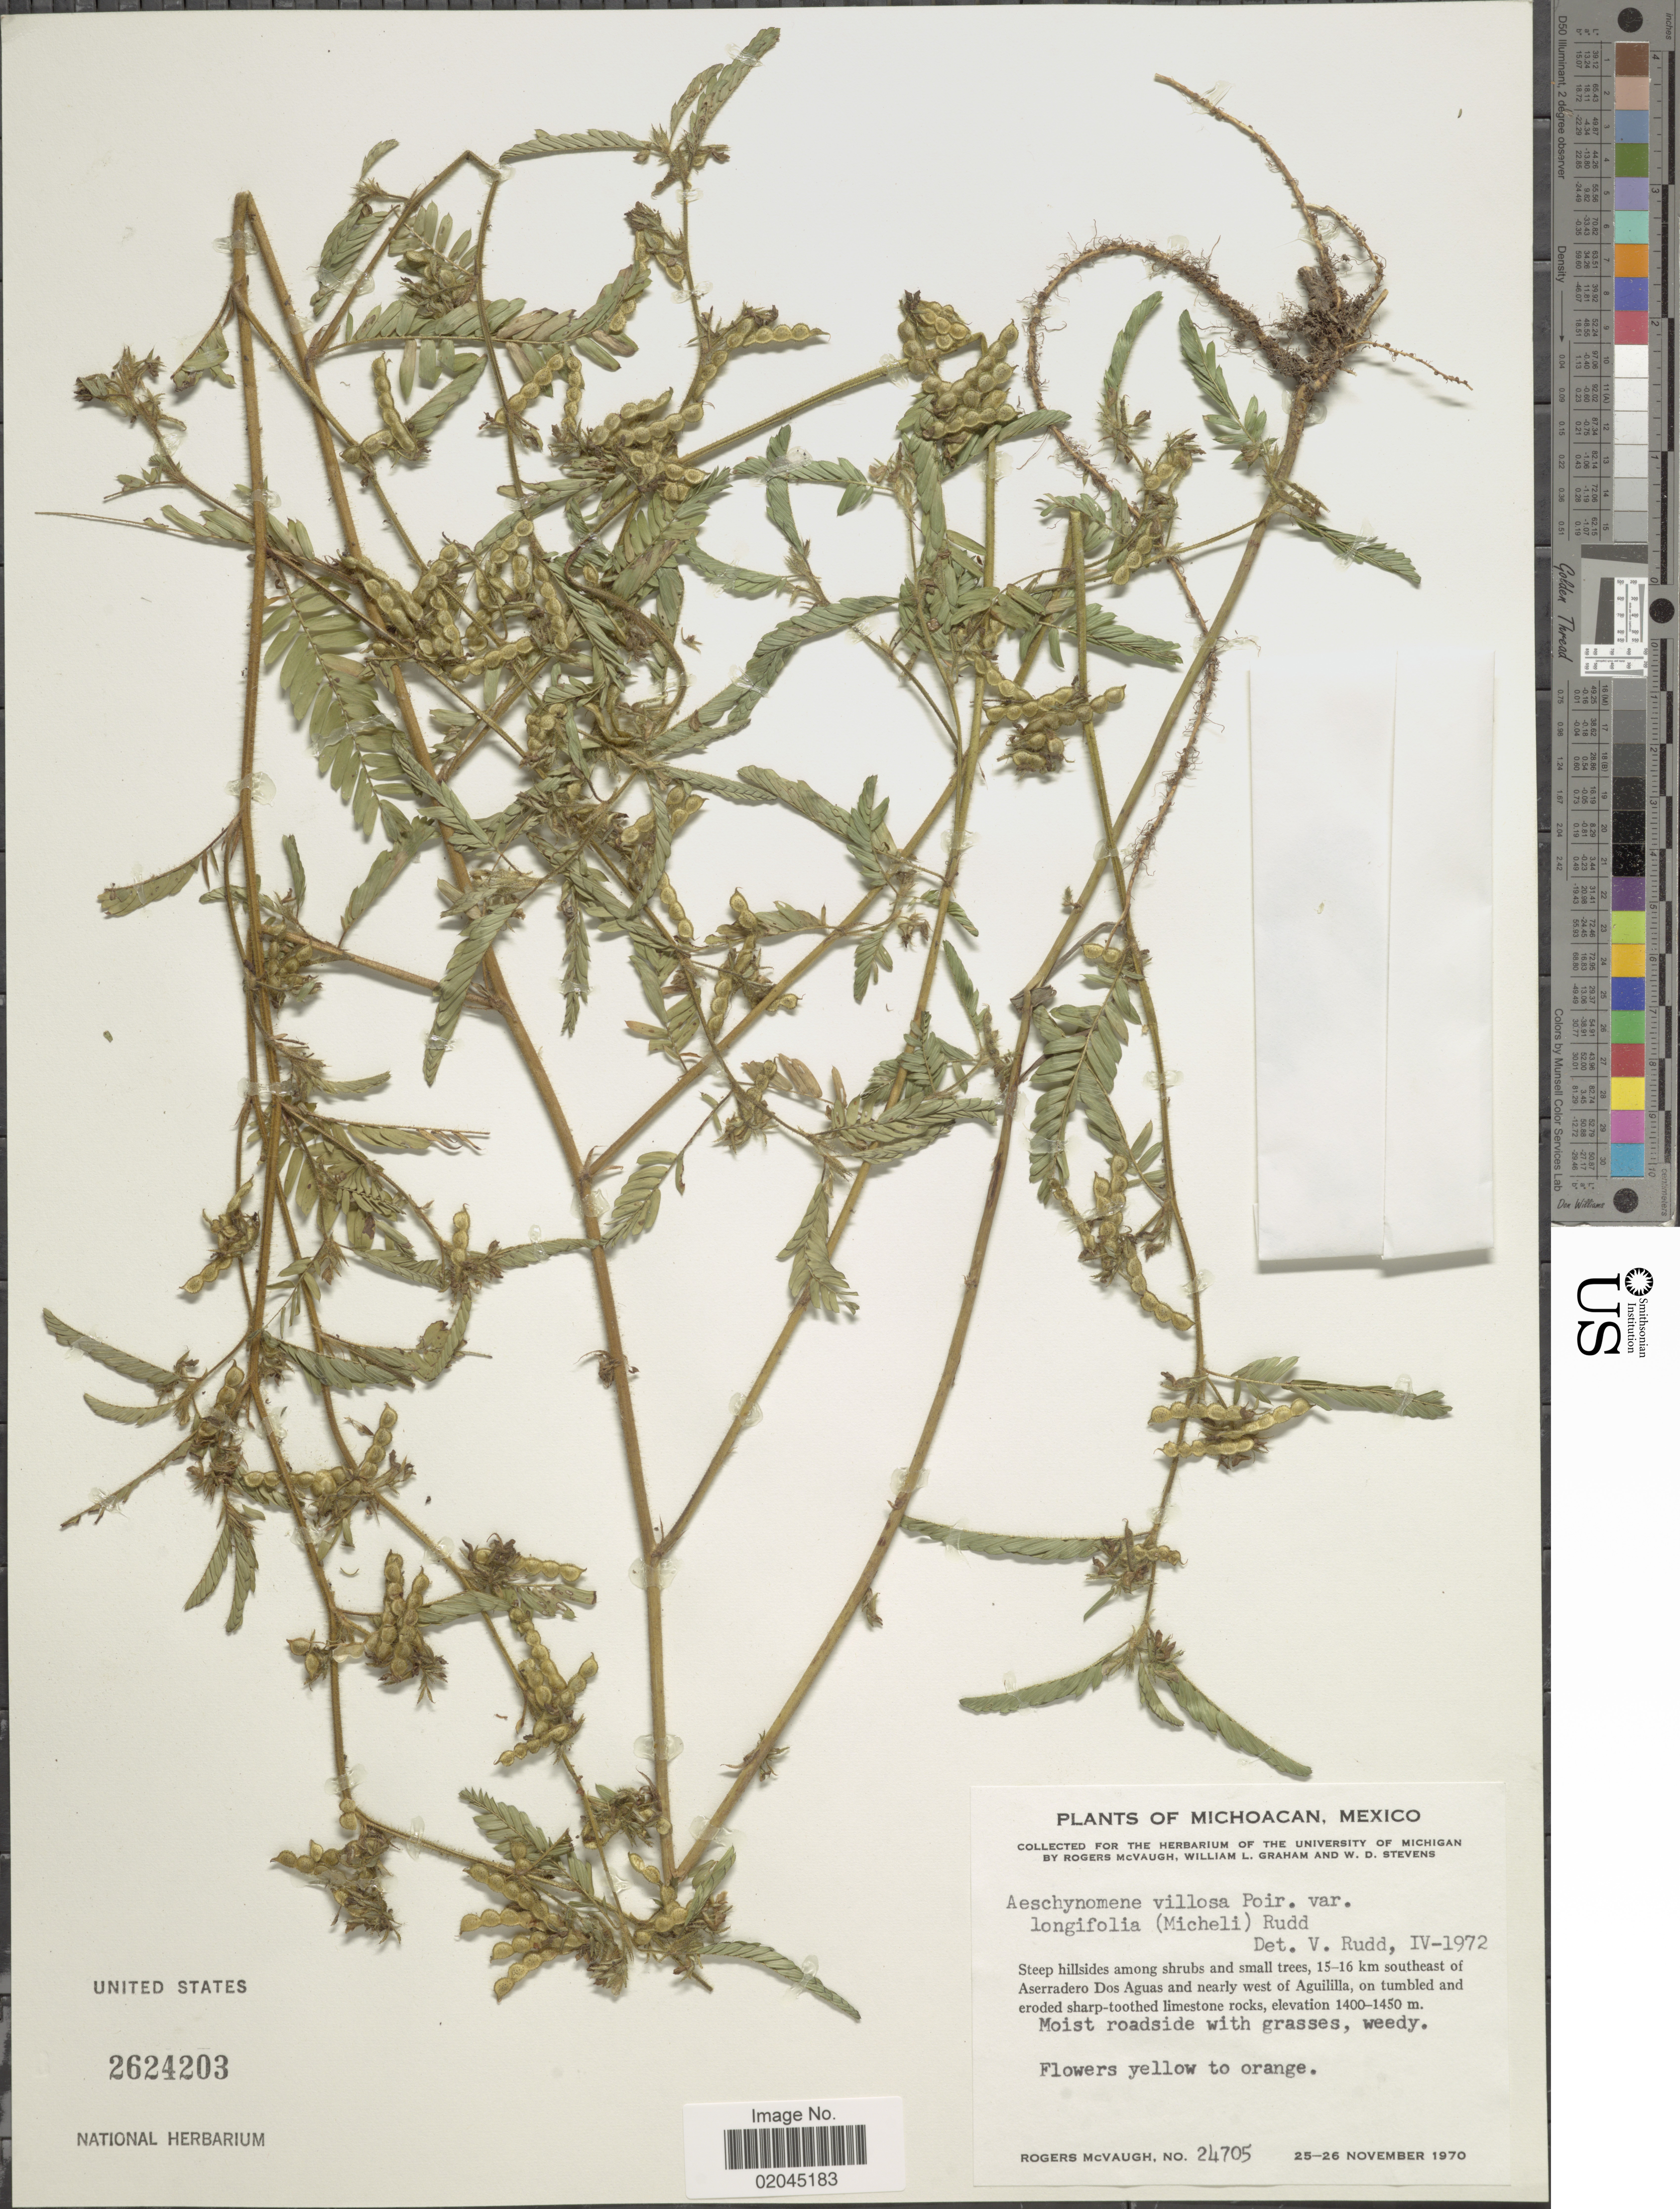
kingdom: Plantae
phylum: Tracheophyta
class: Magnoliopsida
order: Fabales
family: Fabaceae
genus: Aeschynomene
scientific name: Aeschynomene villosa var. longifolia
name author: (Micheli) Rudd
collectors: R. McVaugh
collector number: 24705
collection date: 1970-11-25/1970-11-26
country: Mexico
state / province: Michoacán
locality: Steep hillsides among shrubs and small trees, 15-16 km southeast of Aserradero Dos Aguas and nearly west of Aguililla, on tumbled and eroded sharp-toothed limestone rocks. Moist roadside with grasses, weedy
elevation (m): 1400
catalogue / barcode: US 2624203